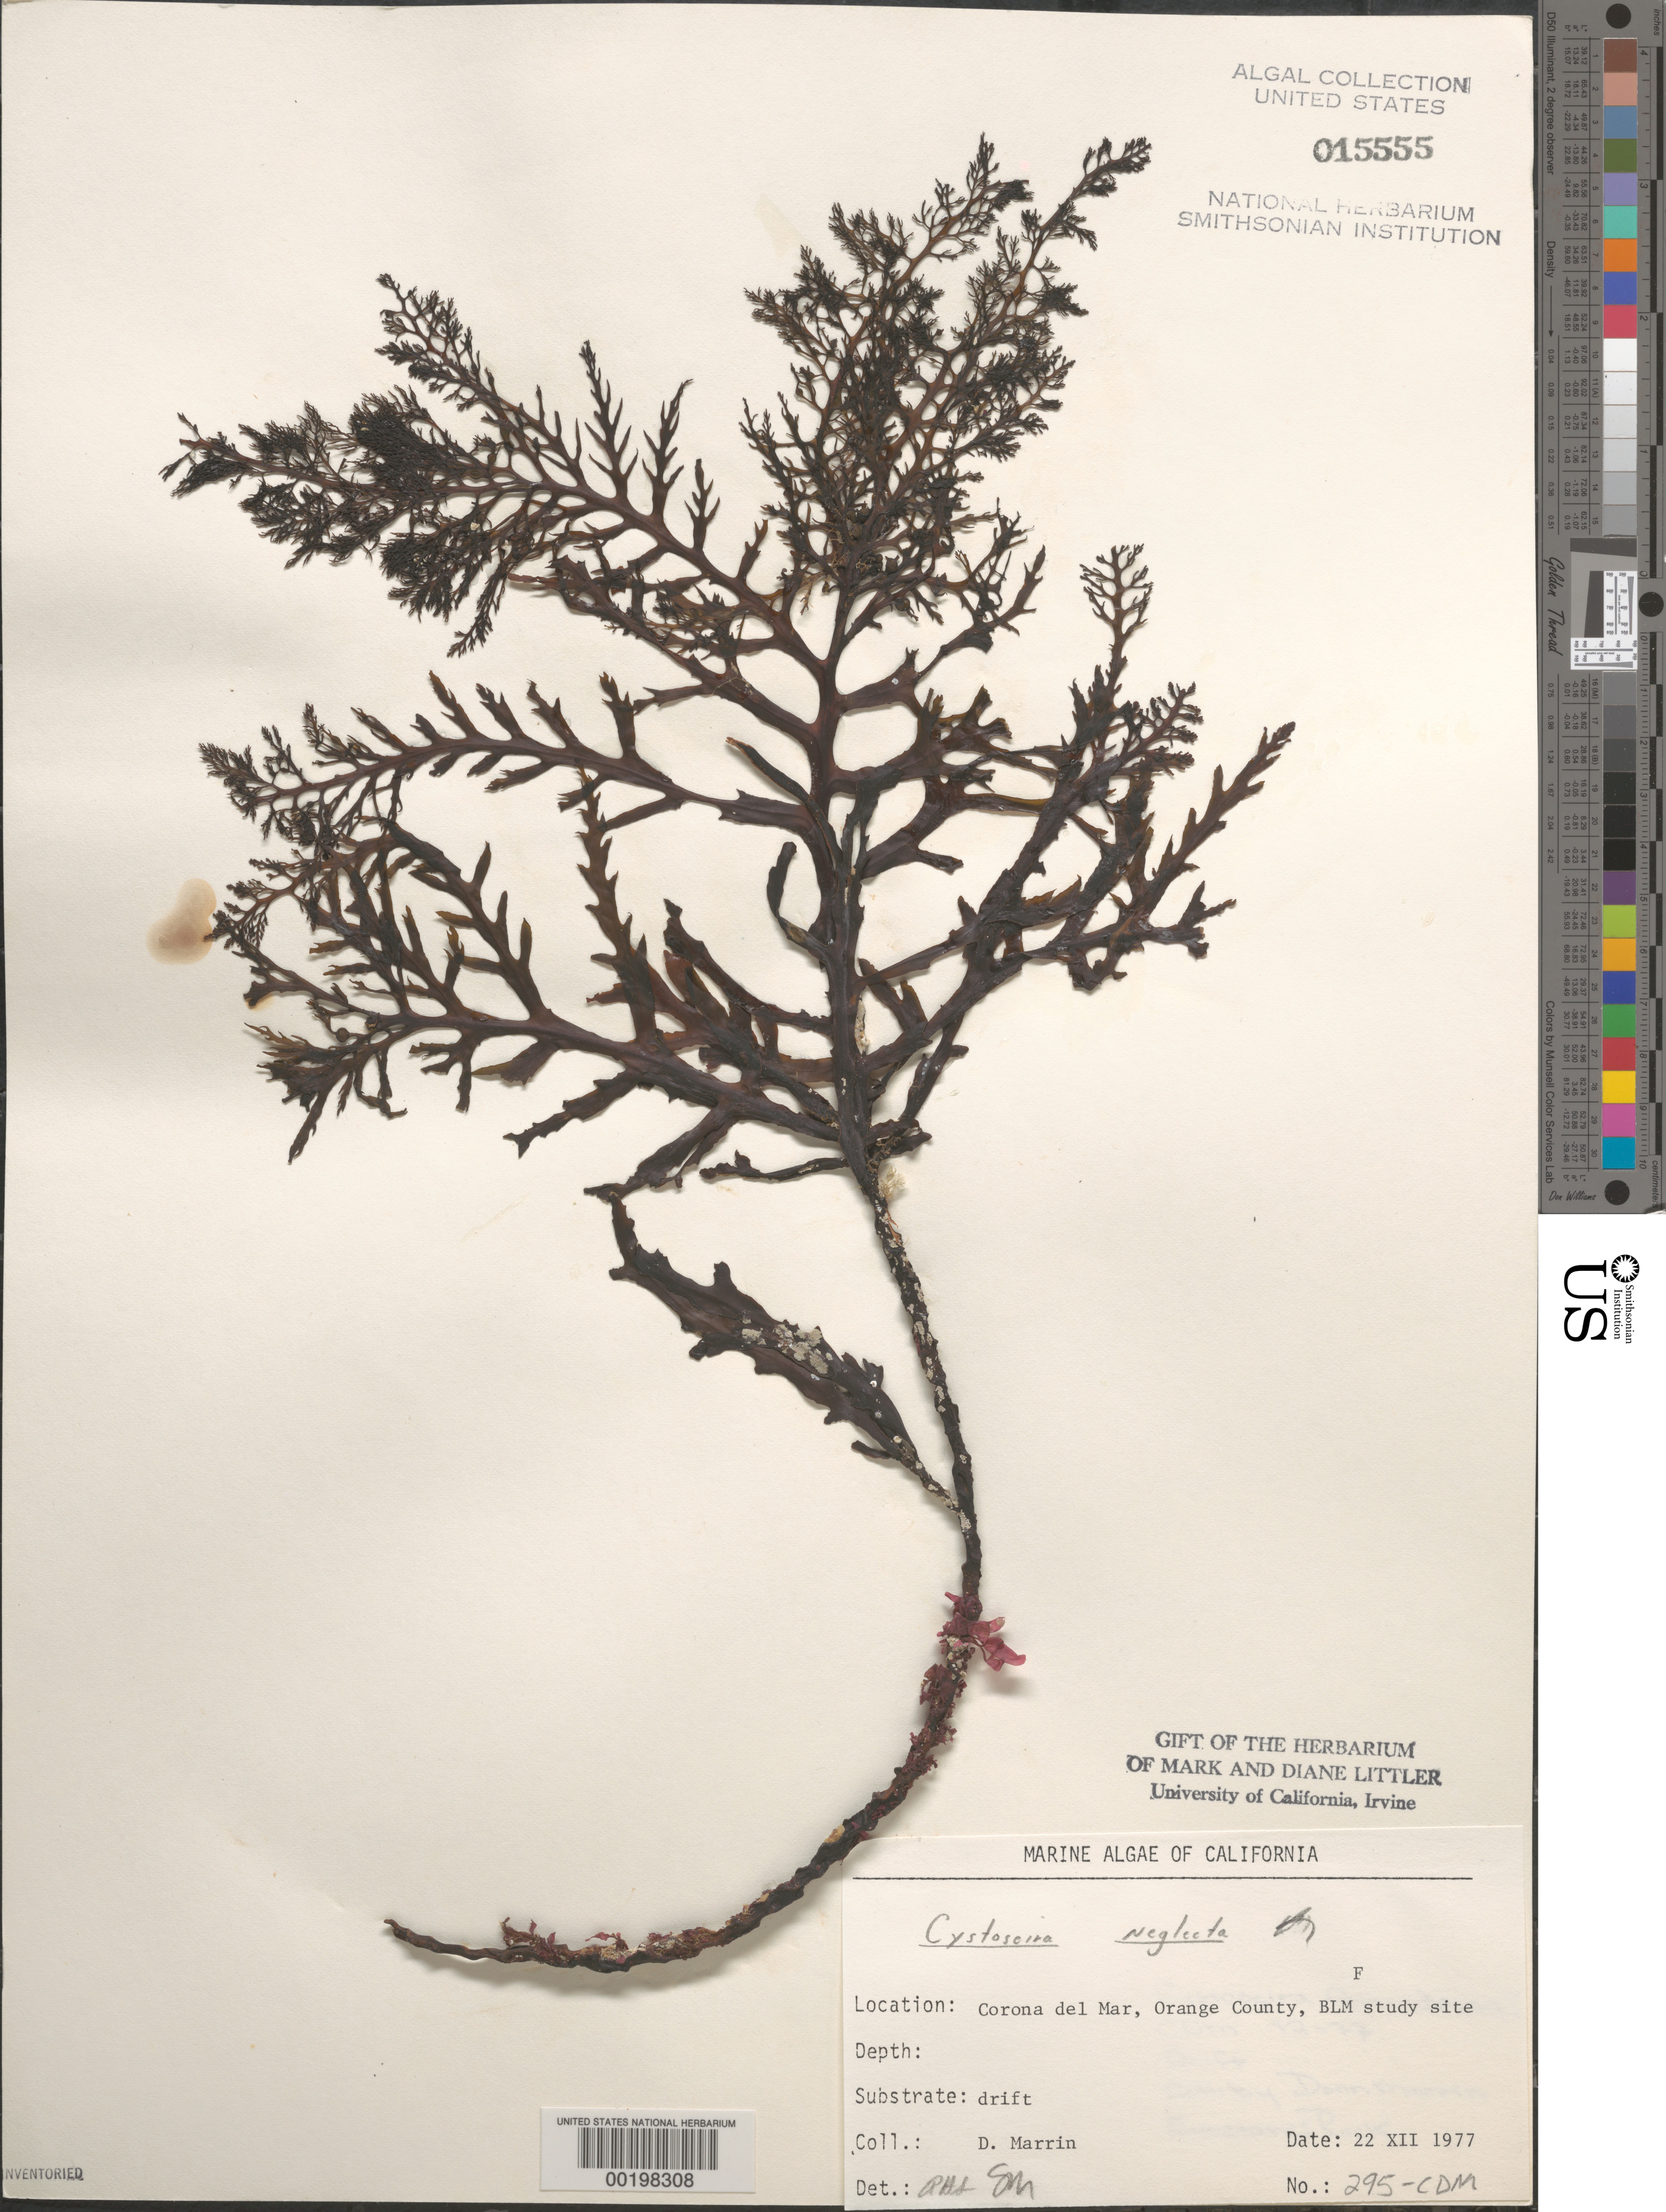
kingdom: Chromista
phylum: Ochrophyta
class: Phaeophyceae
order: Fucales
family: Sargassaceae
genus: Cystoseira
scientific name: Cystoseira neglecta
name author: Setch. & N.L. Gardner in N.L. Gardner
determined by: Sims, Robert H.; Murray, S. N.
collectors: D. Marrin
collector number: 295-CDM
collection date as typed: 22 Dec 1977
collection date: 1977-12-22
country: United States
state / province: California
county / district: Orange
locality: Corona del Mar, mouth of Morning Canyon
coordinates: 33 35'14"N, 117 51'54"W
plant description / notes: BLM-SOCALBIGHT Rocky Intertidal Survey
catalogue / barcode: US 15555